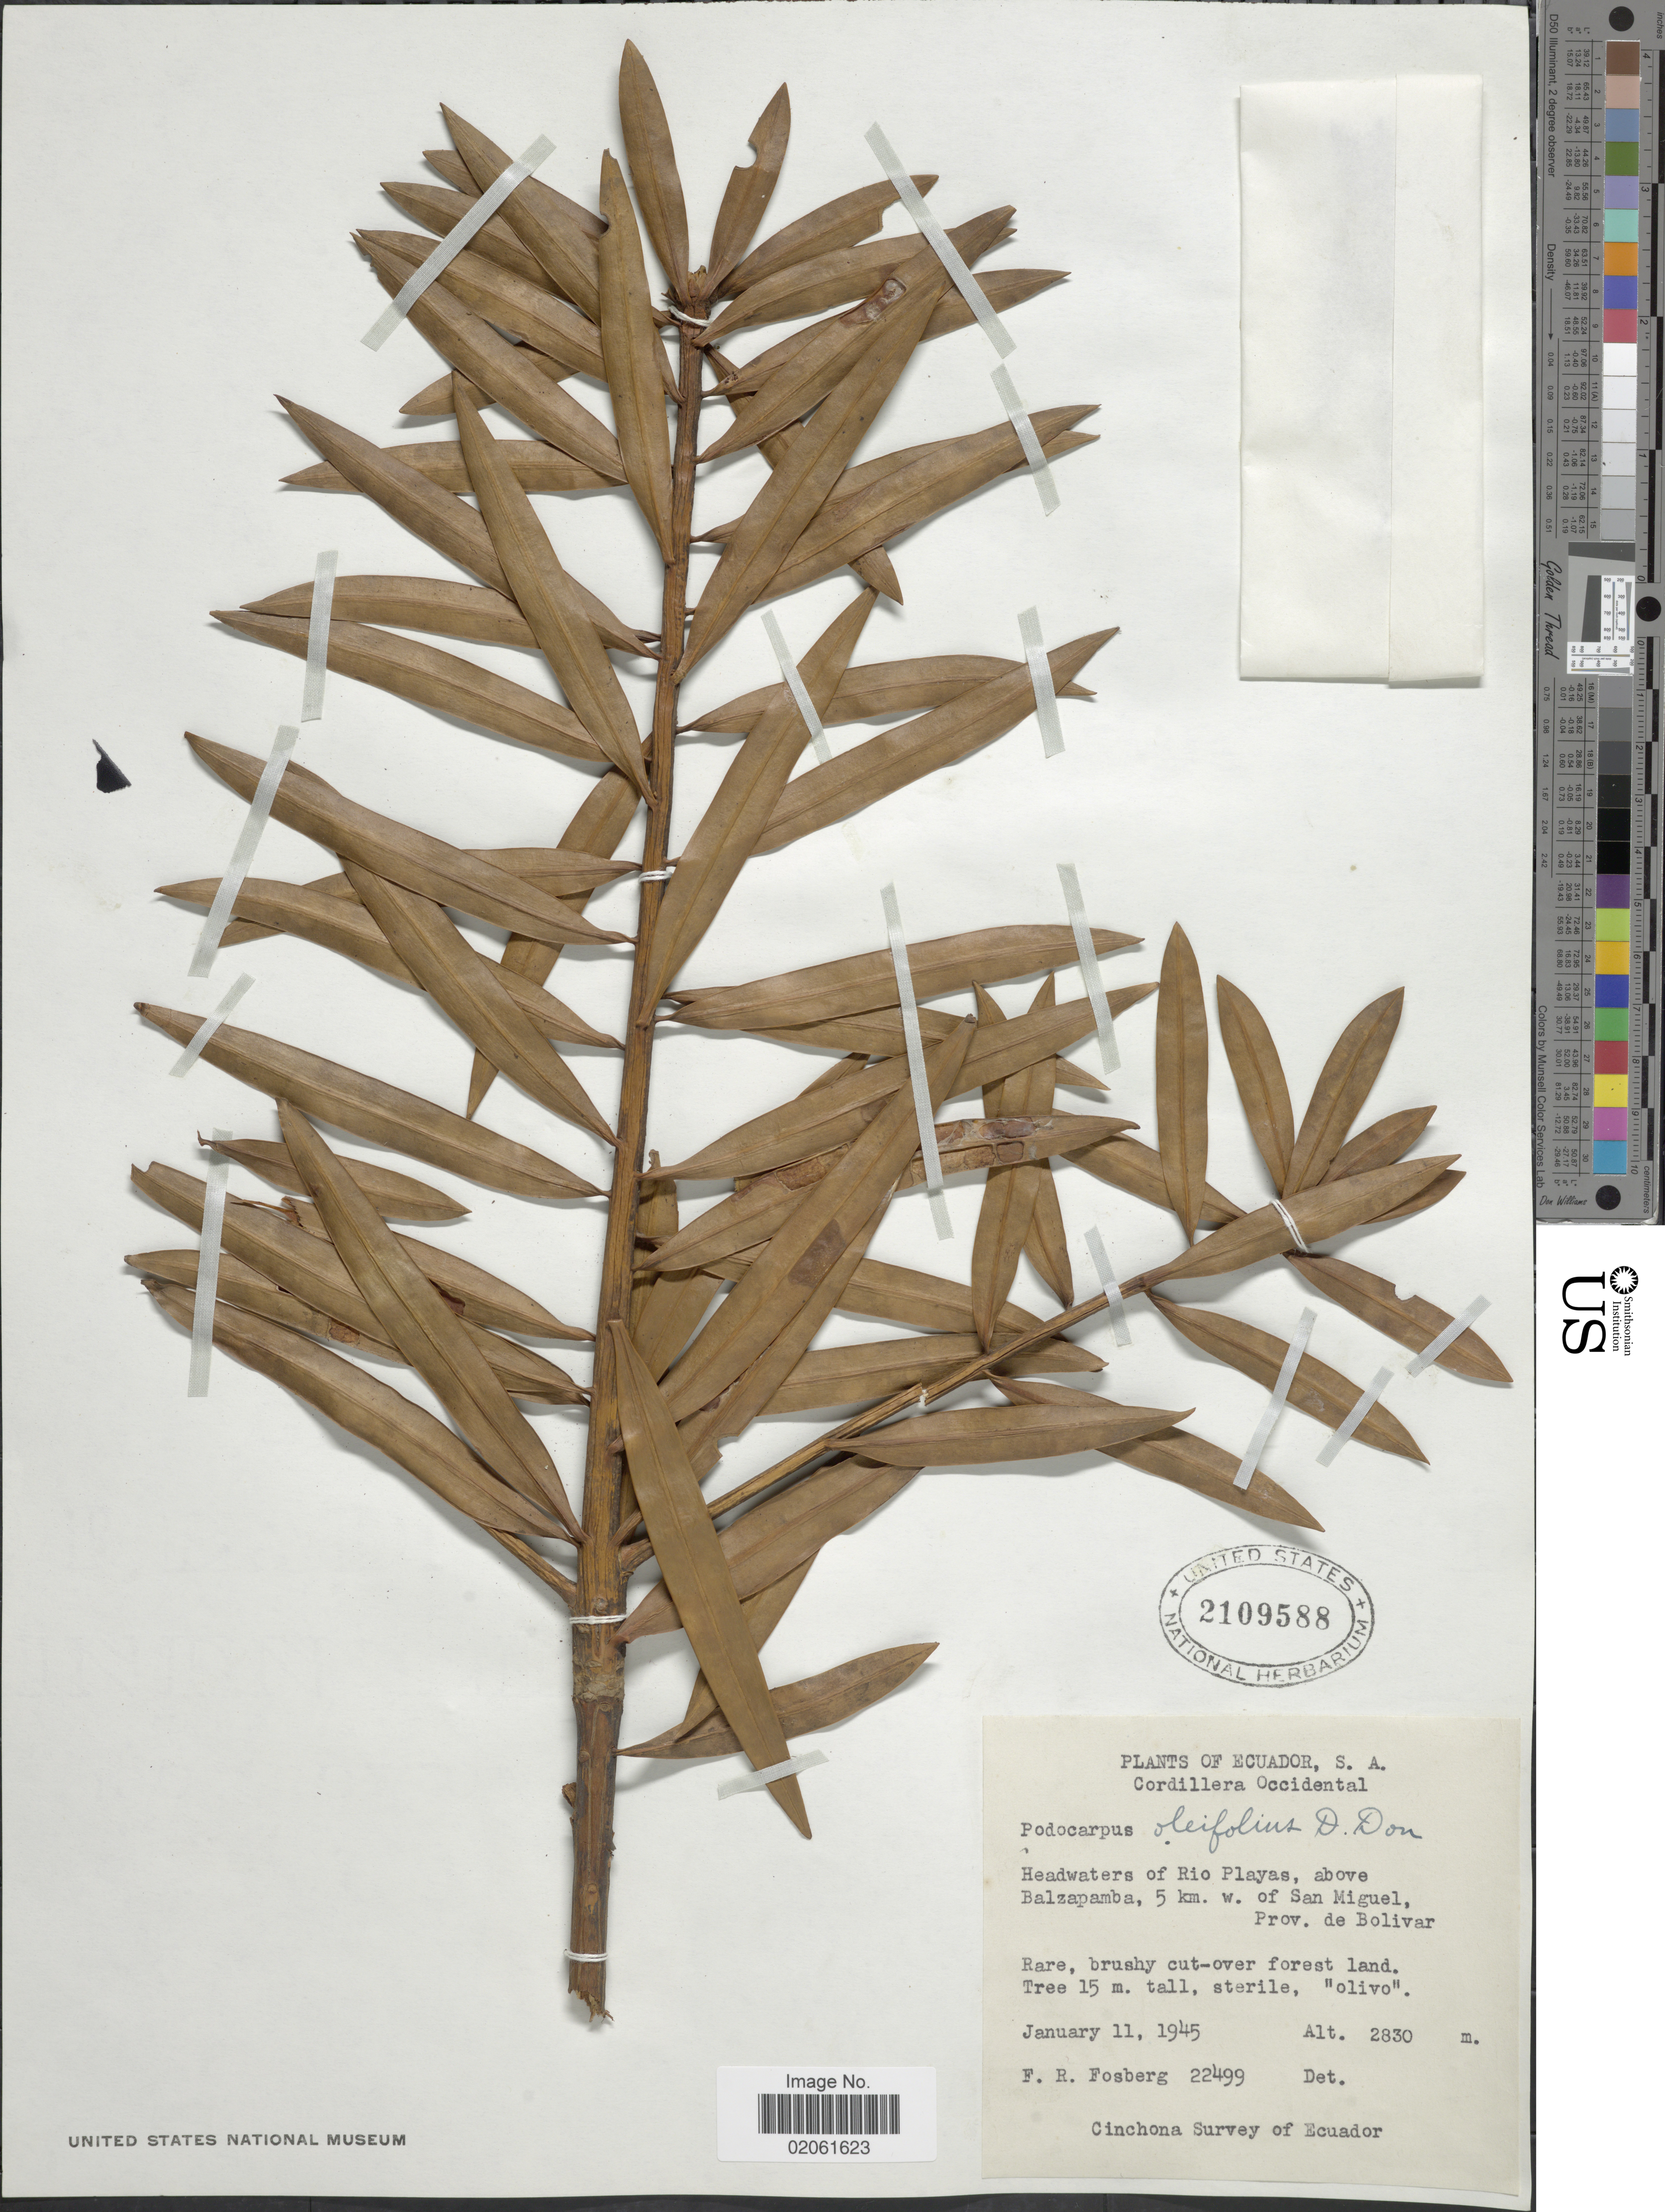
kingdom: Plantae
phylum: Tracheophyta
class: Pinopsida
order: Pinales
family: Podocarpaceae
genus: Podocarpus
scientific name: Podocarpus oleifolius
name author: D. Don ex Lamb.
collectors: F. R. Fosberg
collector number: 22499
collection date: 1945-01-11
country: Ecuador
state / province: Bolívar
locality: Ecuador, S.A. Cordillera Occidental, Headwaters of Rio Playas, above Balzapamba, 5 km w. of San Miguel , Prov. de Bolivar.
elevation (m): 2830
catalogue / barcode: US 2109588